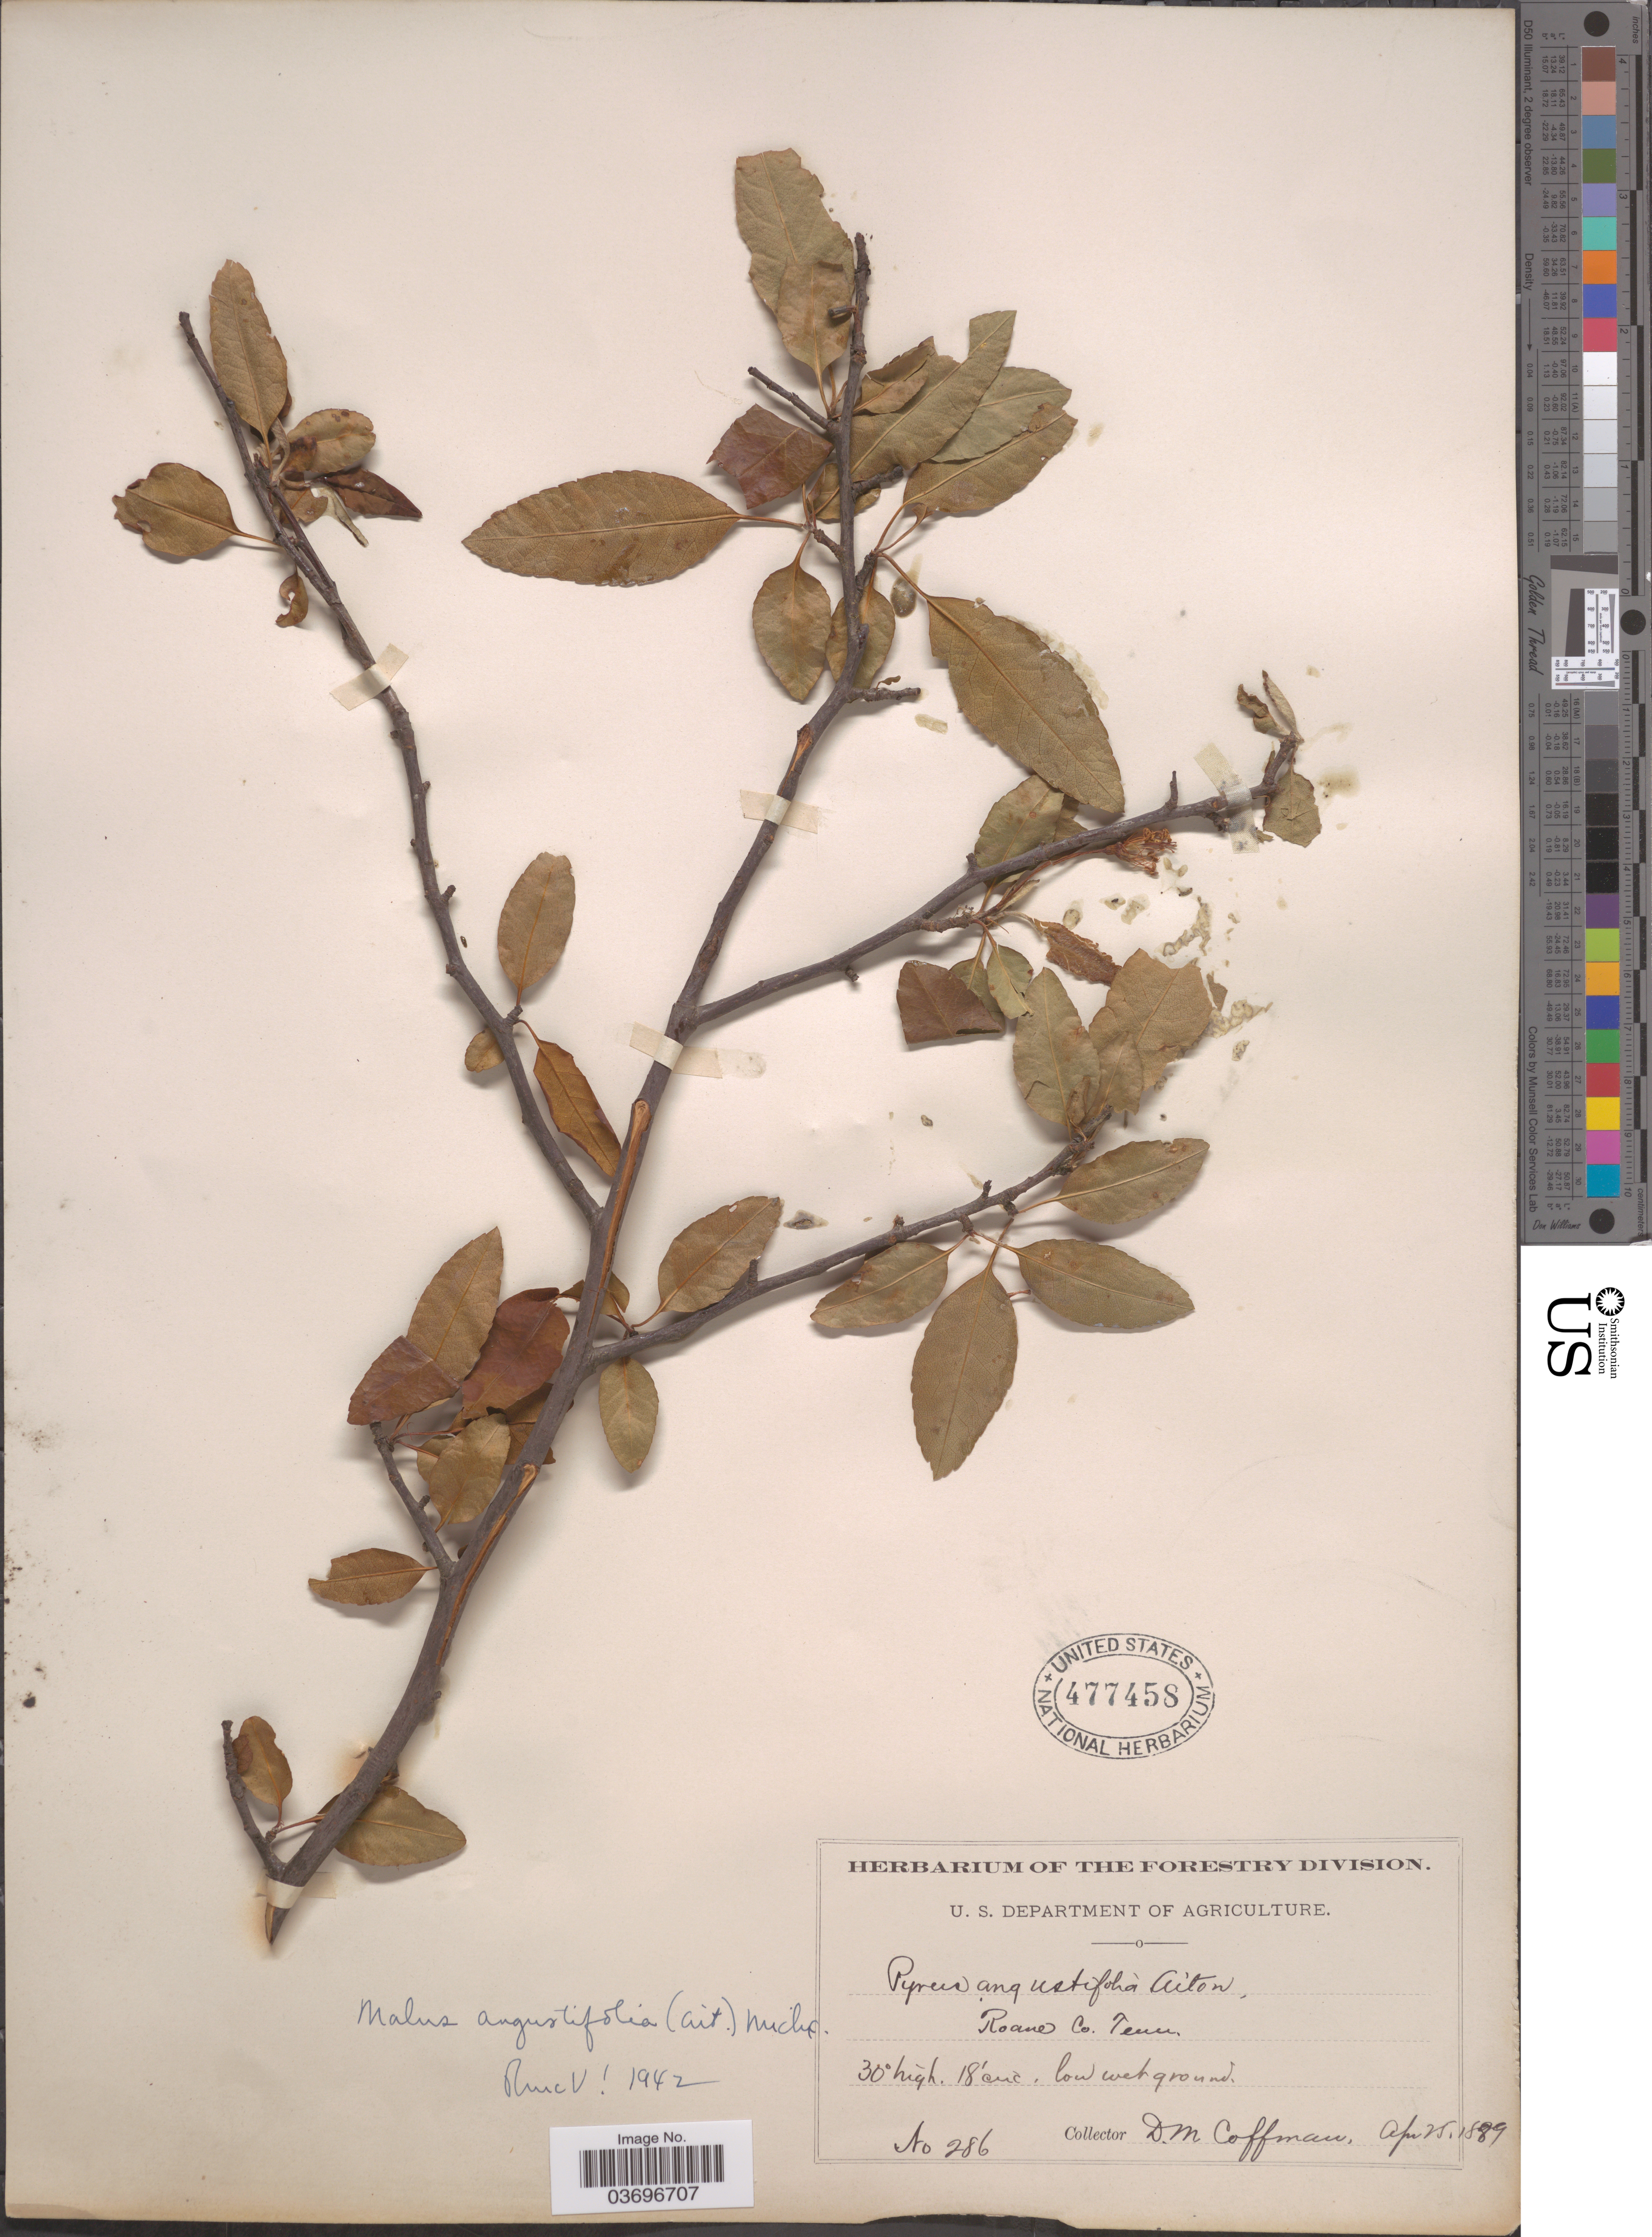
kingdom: Plantae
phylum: Tracheophyta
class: Magnoliopsida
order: Rosales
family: Rosaceae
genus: Malus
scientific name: Malus angustifolia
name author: (Aiton) Michx.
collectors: D. M. Coffman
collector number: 286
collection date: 1889-04-25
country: United States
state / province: Tennessee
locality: Roane Co.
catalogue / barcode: US 477458